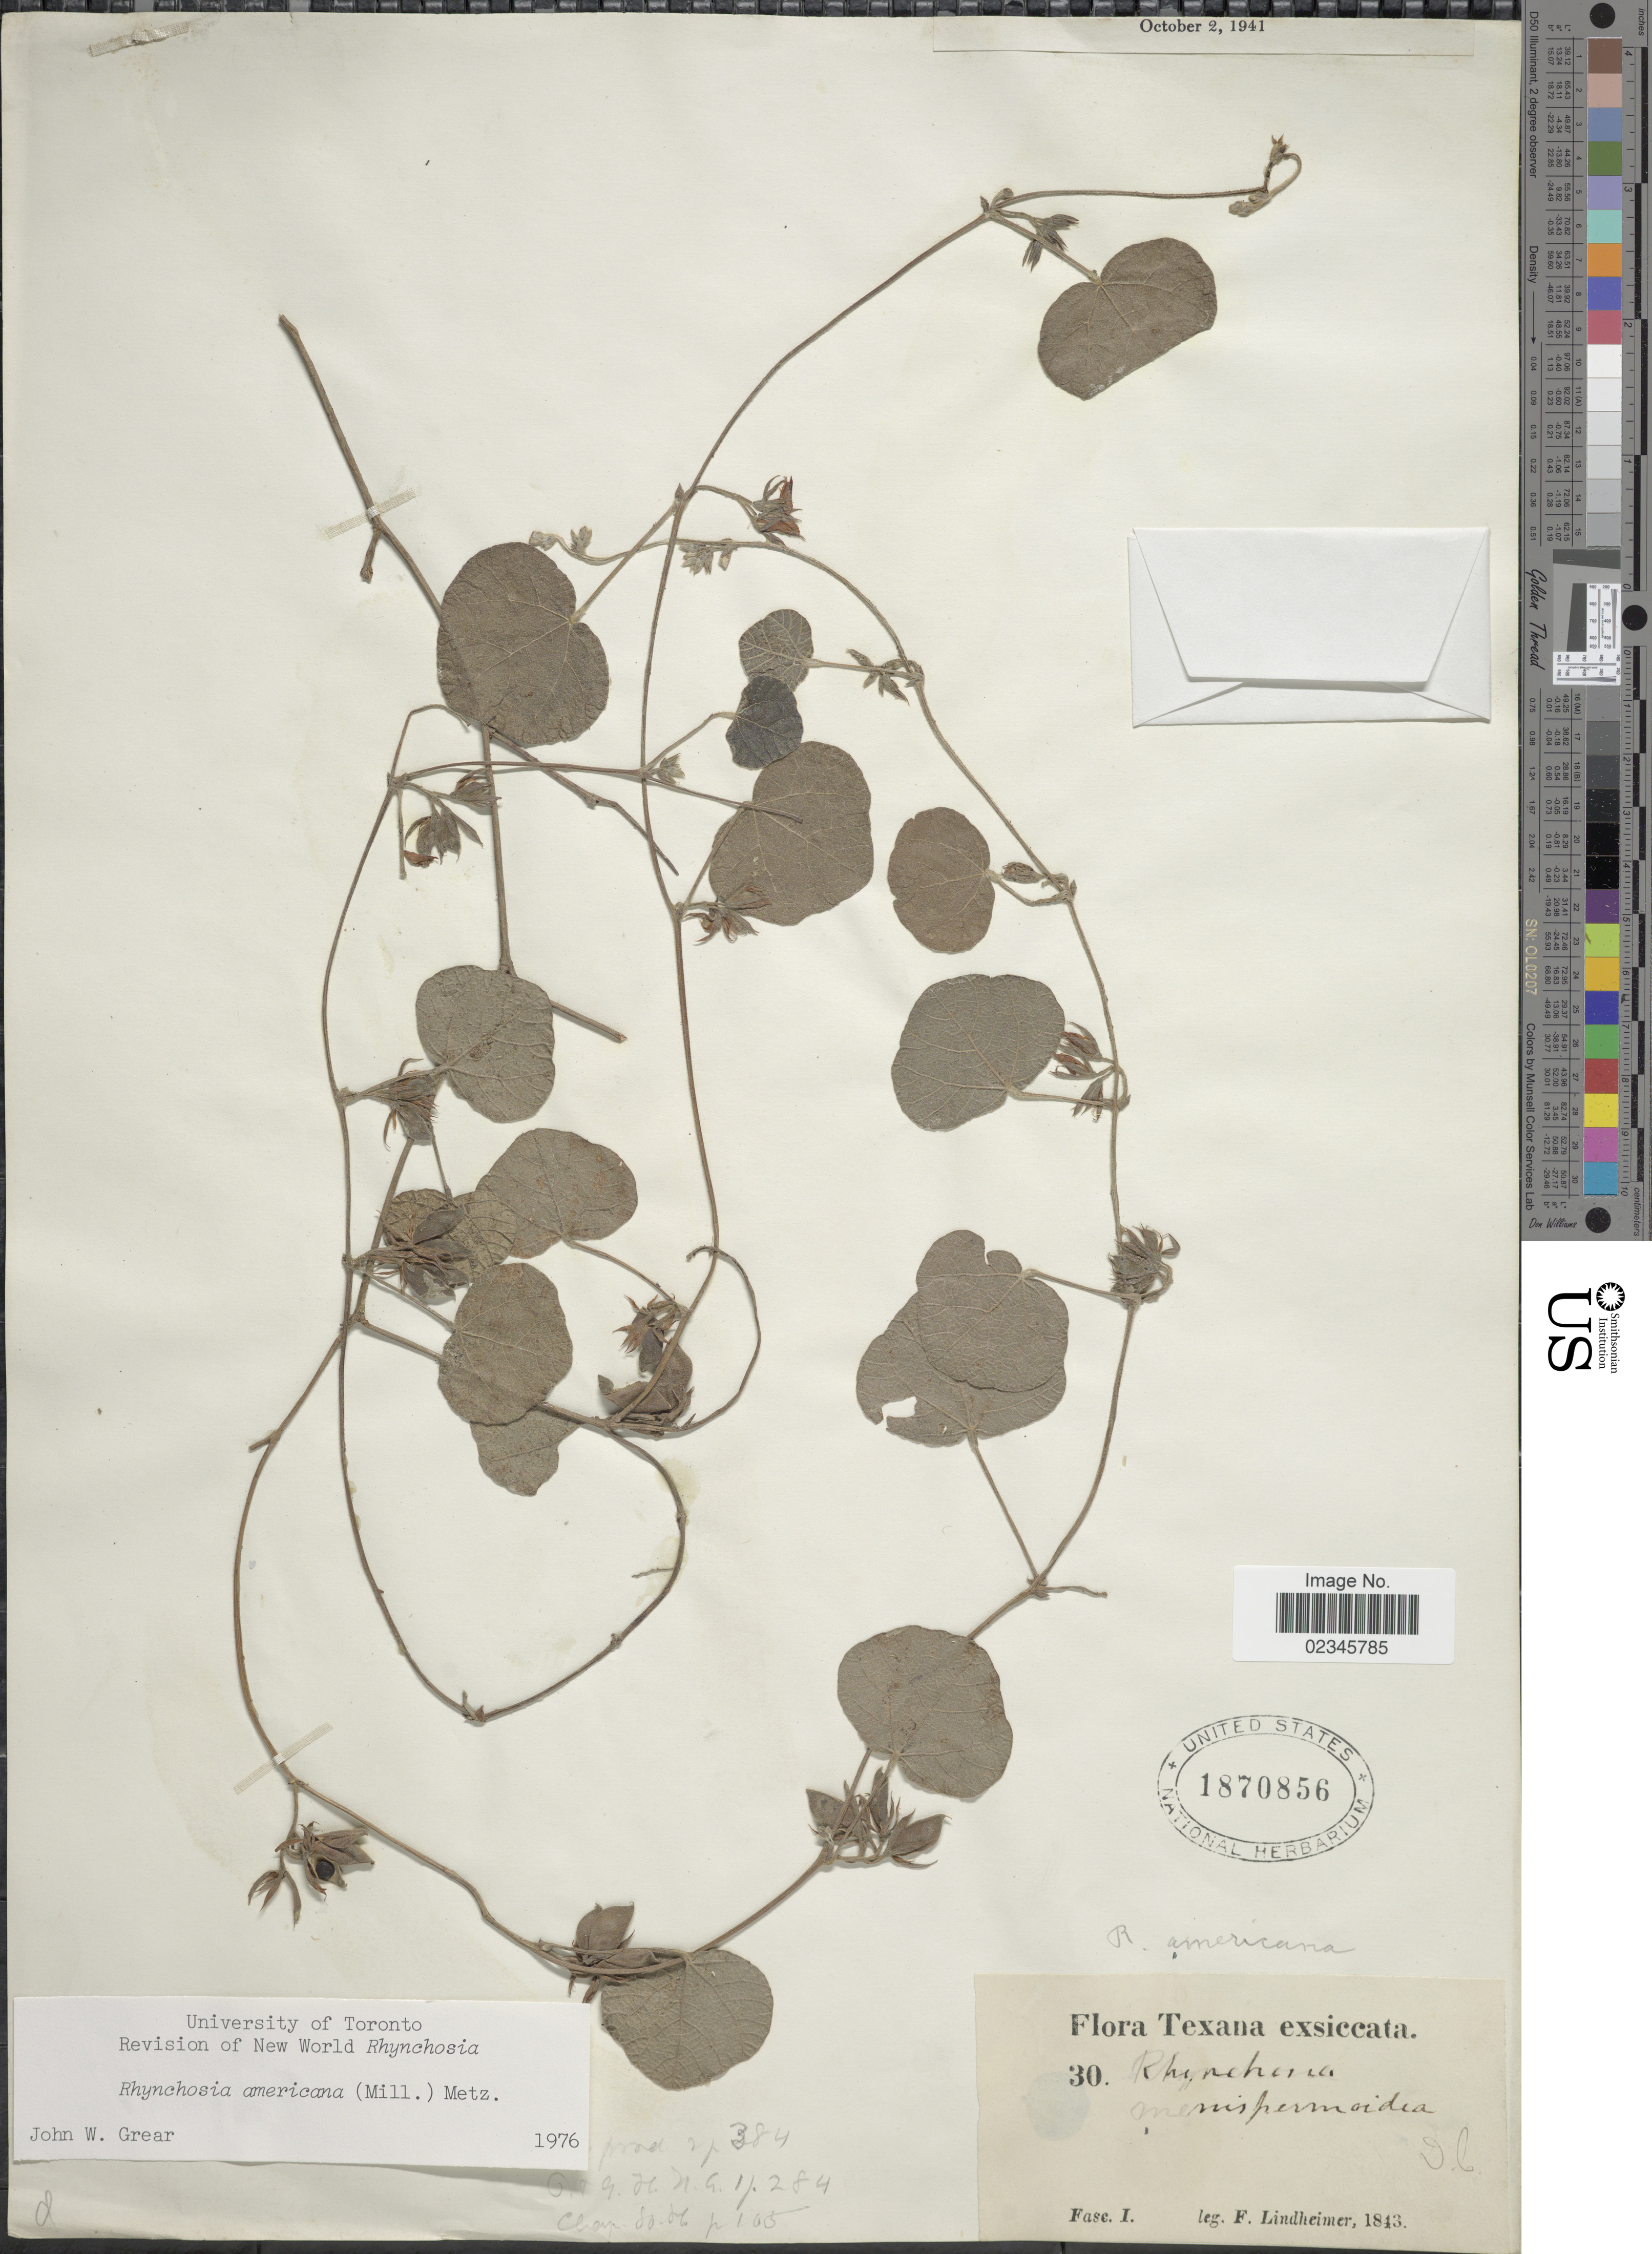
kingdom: Plantae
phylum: Tracheophyta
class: Magnoliopsida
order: Fabales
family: Fabaceae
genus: Rhynchosia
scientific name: Rhynchosia americana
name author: (Mill.) Metz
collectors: F. Lindheimer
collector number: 30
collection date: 1843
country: United States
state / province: Texas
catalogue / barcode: US 1870856